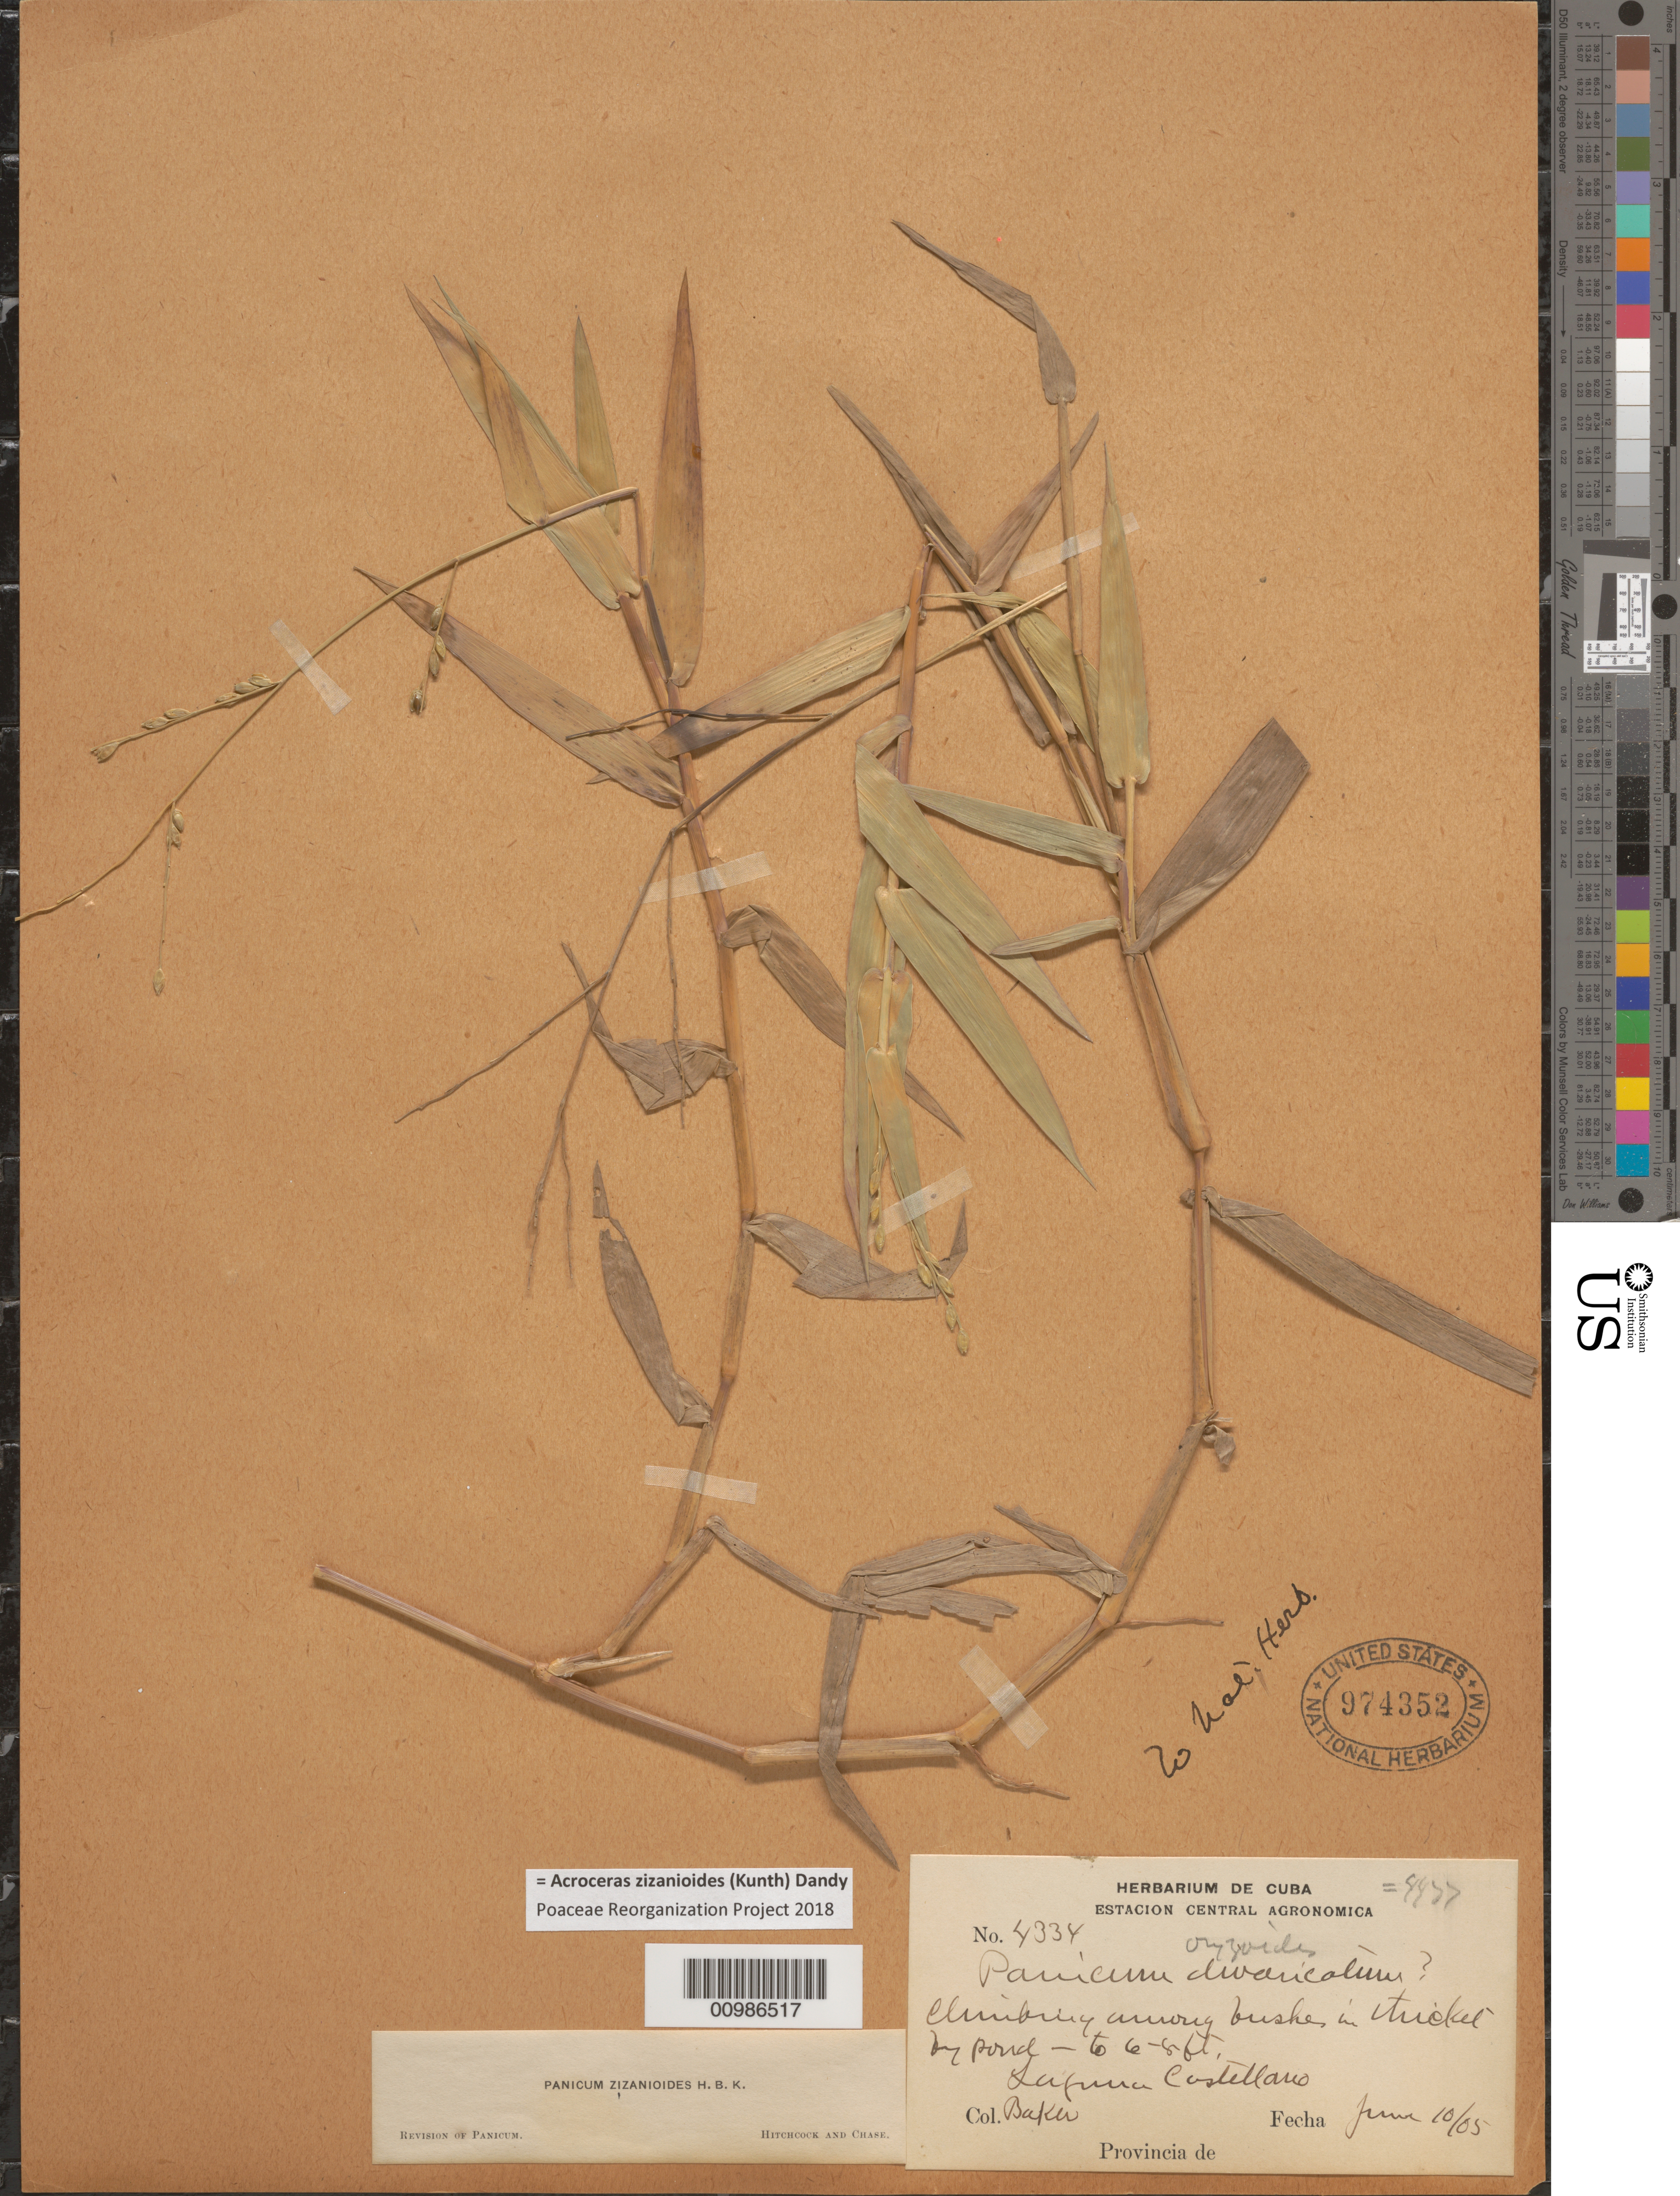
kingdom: Plantae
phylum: Tracheophyta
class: Liliopsida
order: Poales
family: Poaceae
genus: Acroceras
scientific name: Acroceras zizanioides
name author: (Kunth) Dandy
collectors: C. F. Baker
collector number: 4334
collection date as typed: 10 Jun 1905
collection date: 1905-06-10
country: Cuba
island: Cuba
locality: Laguna Castellano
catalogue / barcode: US 974352